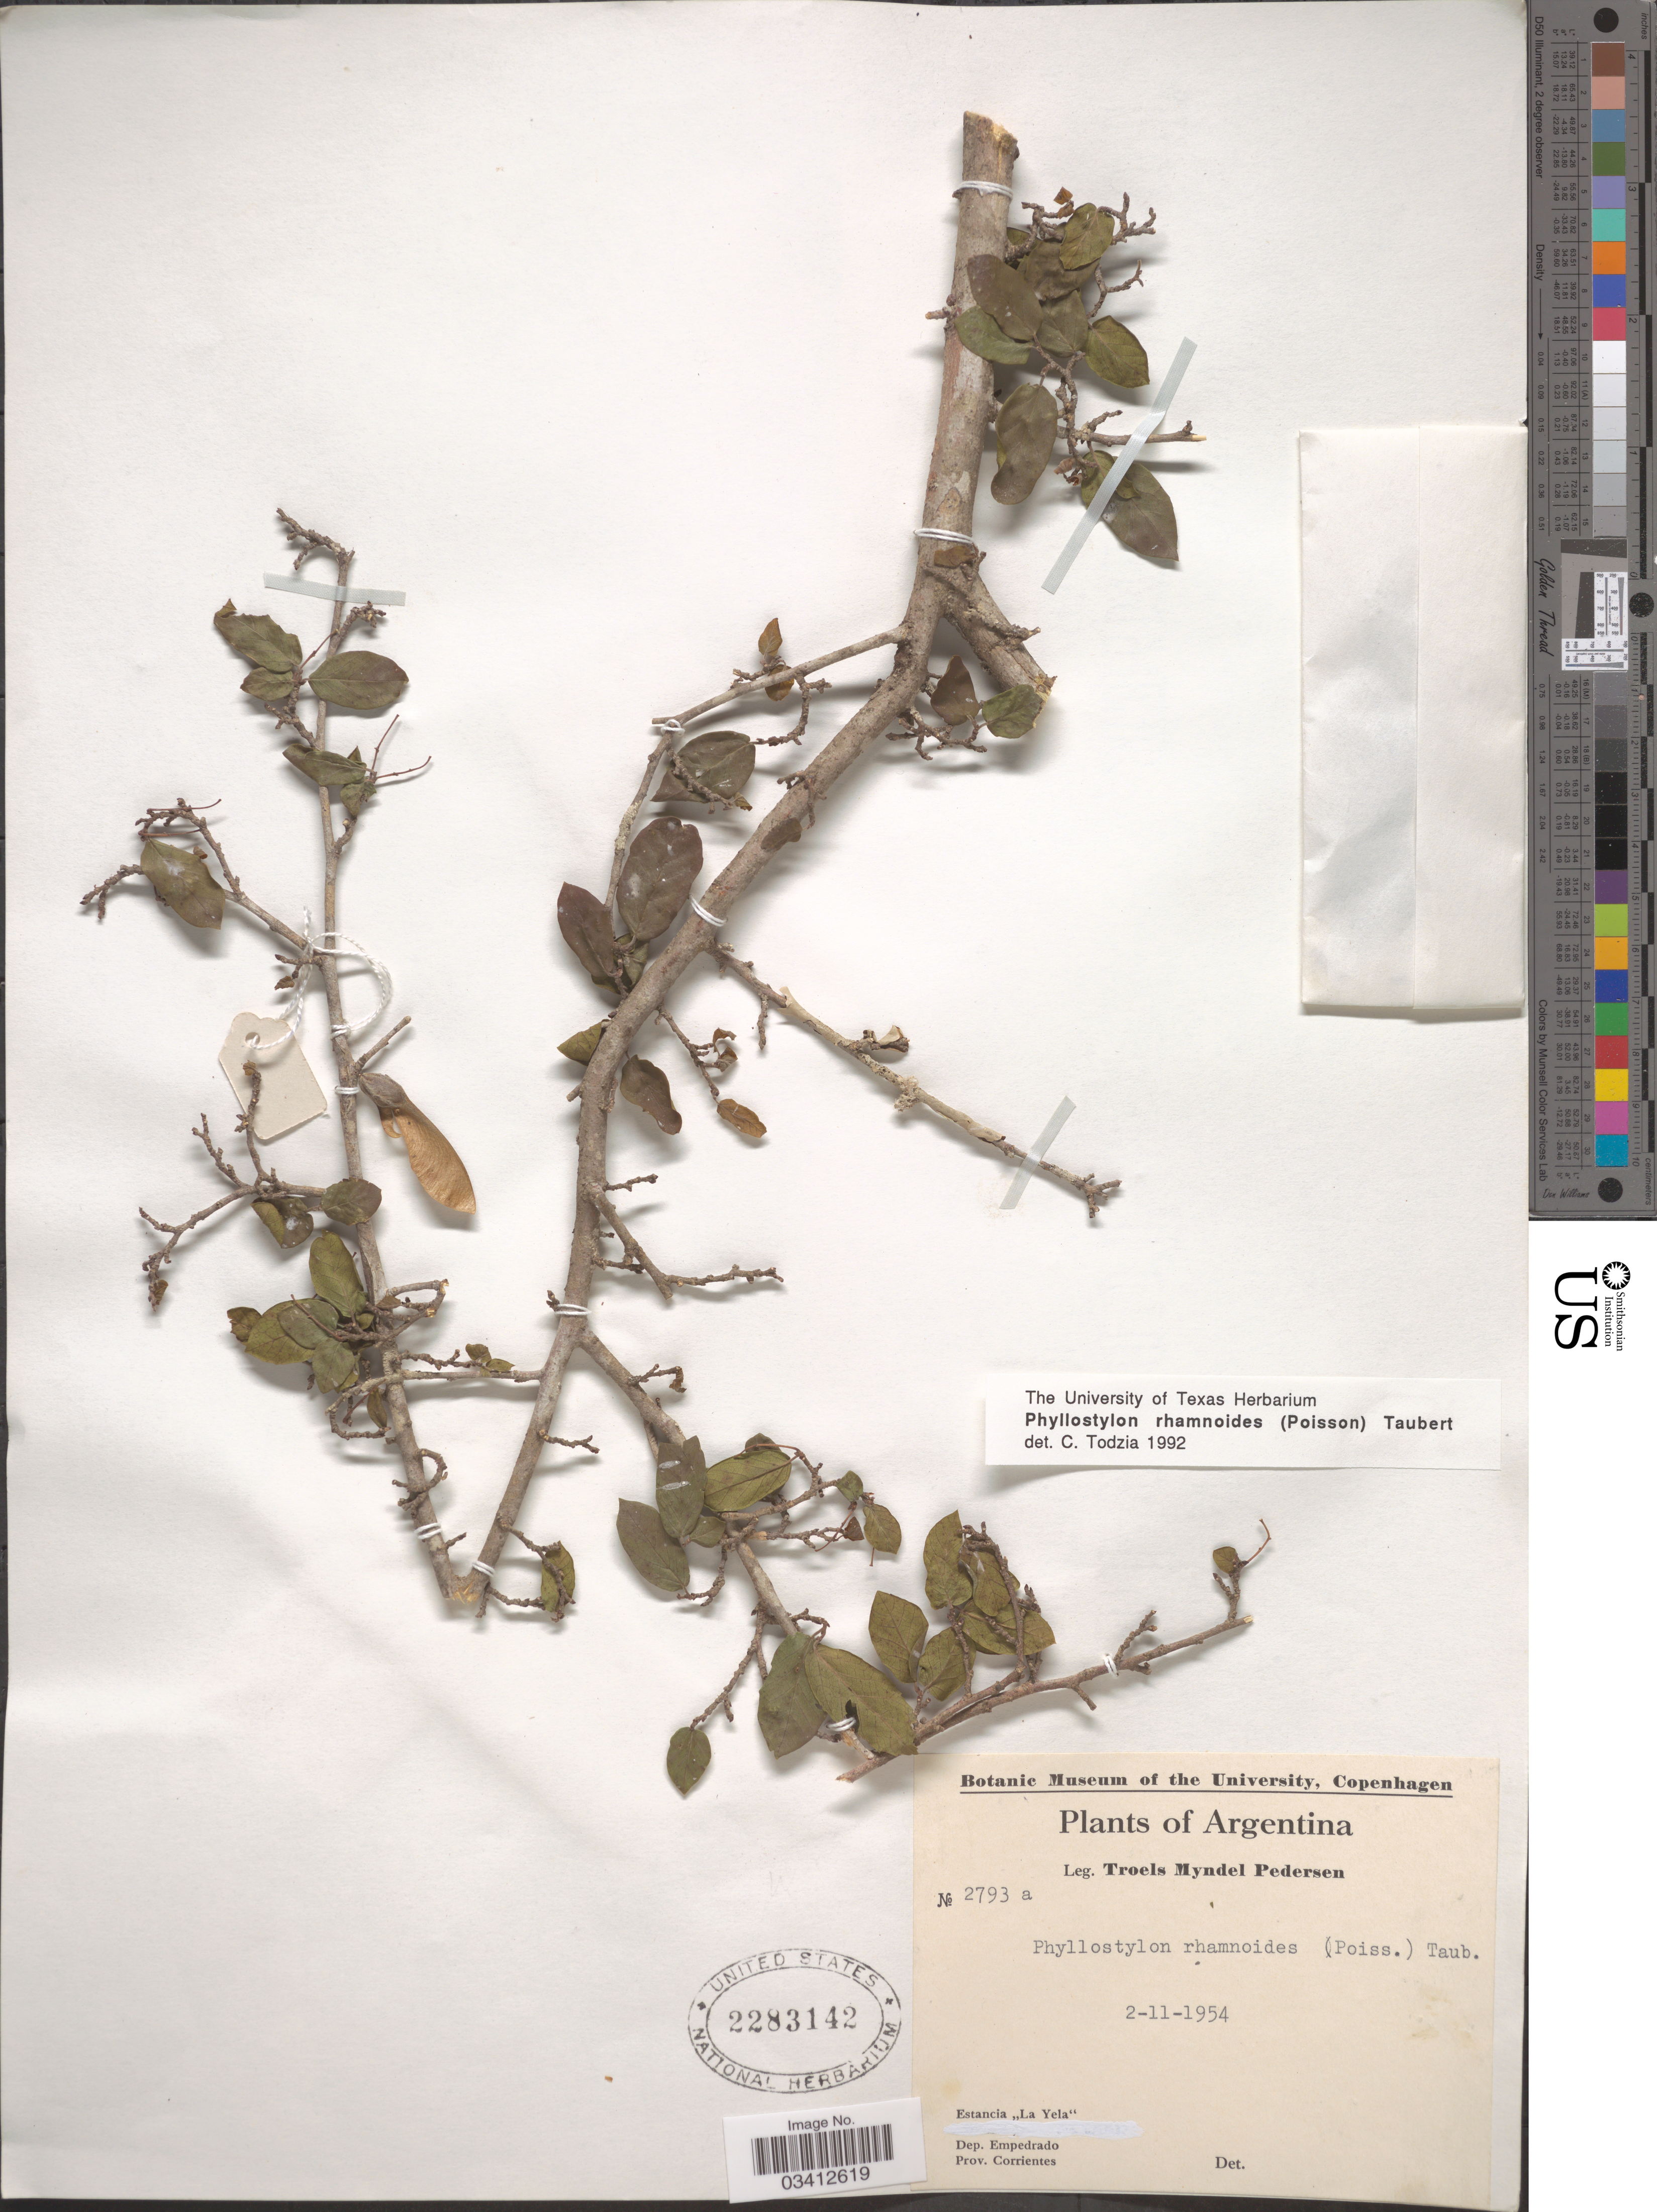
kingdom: Plantae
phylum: Tracheophyta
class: Magnoliopsida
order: Rosales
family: Ulmaceae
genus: Phyllostylon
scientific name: Phyllostylon rhamnoides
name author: (J. Poiss.) Taub.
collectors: T. Pederson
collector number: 2793a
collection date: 1954-11-02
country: Argentina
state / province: Corrientes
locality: Estancia "La Yela". Dep. Empedrado.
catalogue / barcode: US 2283142